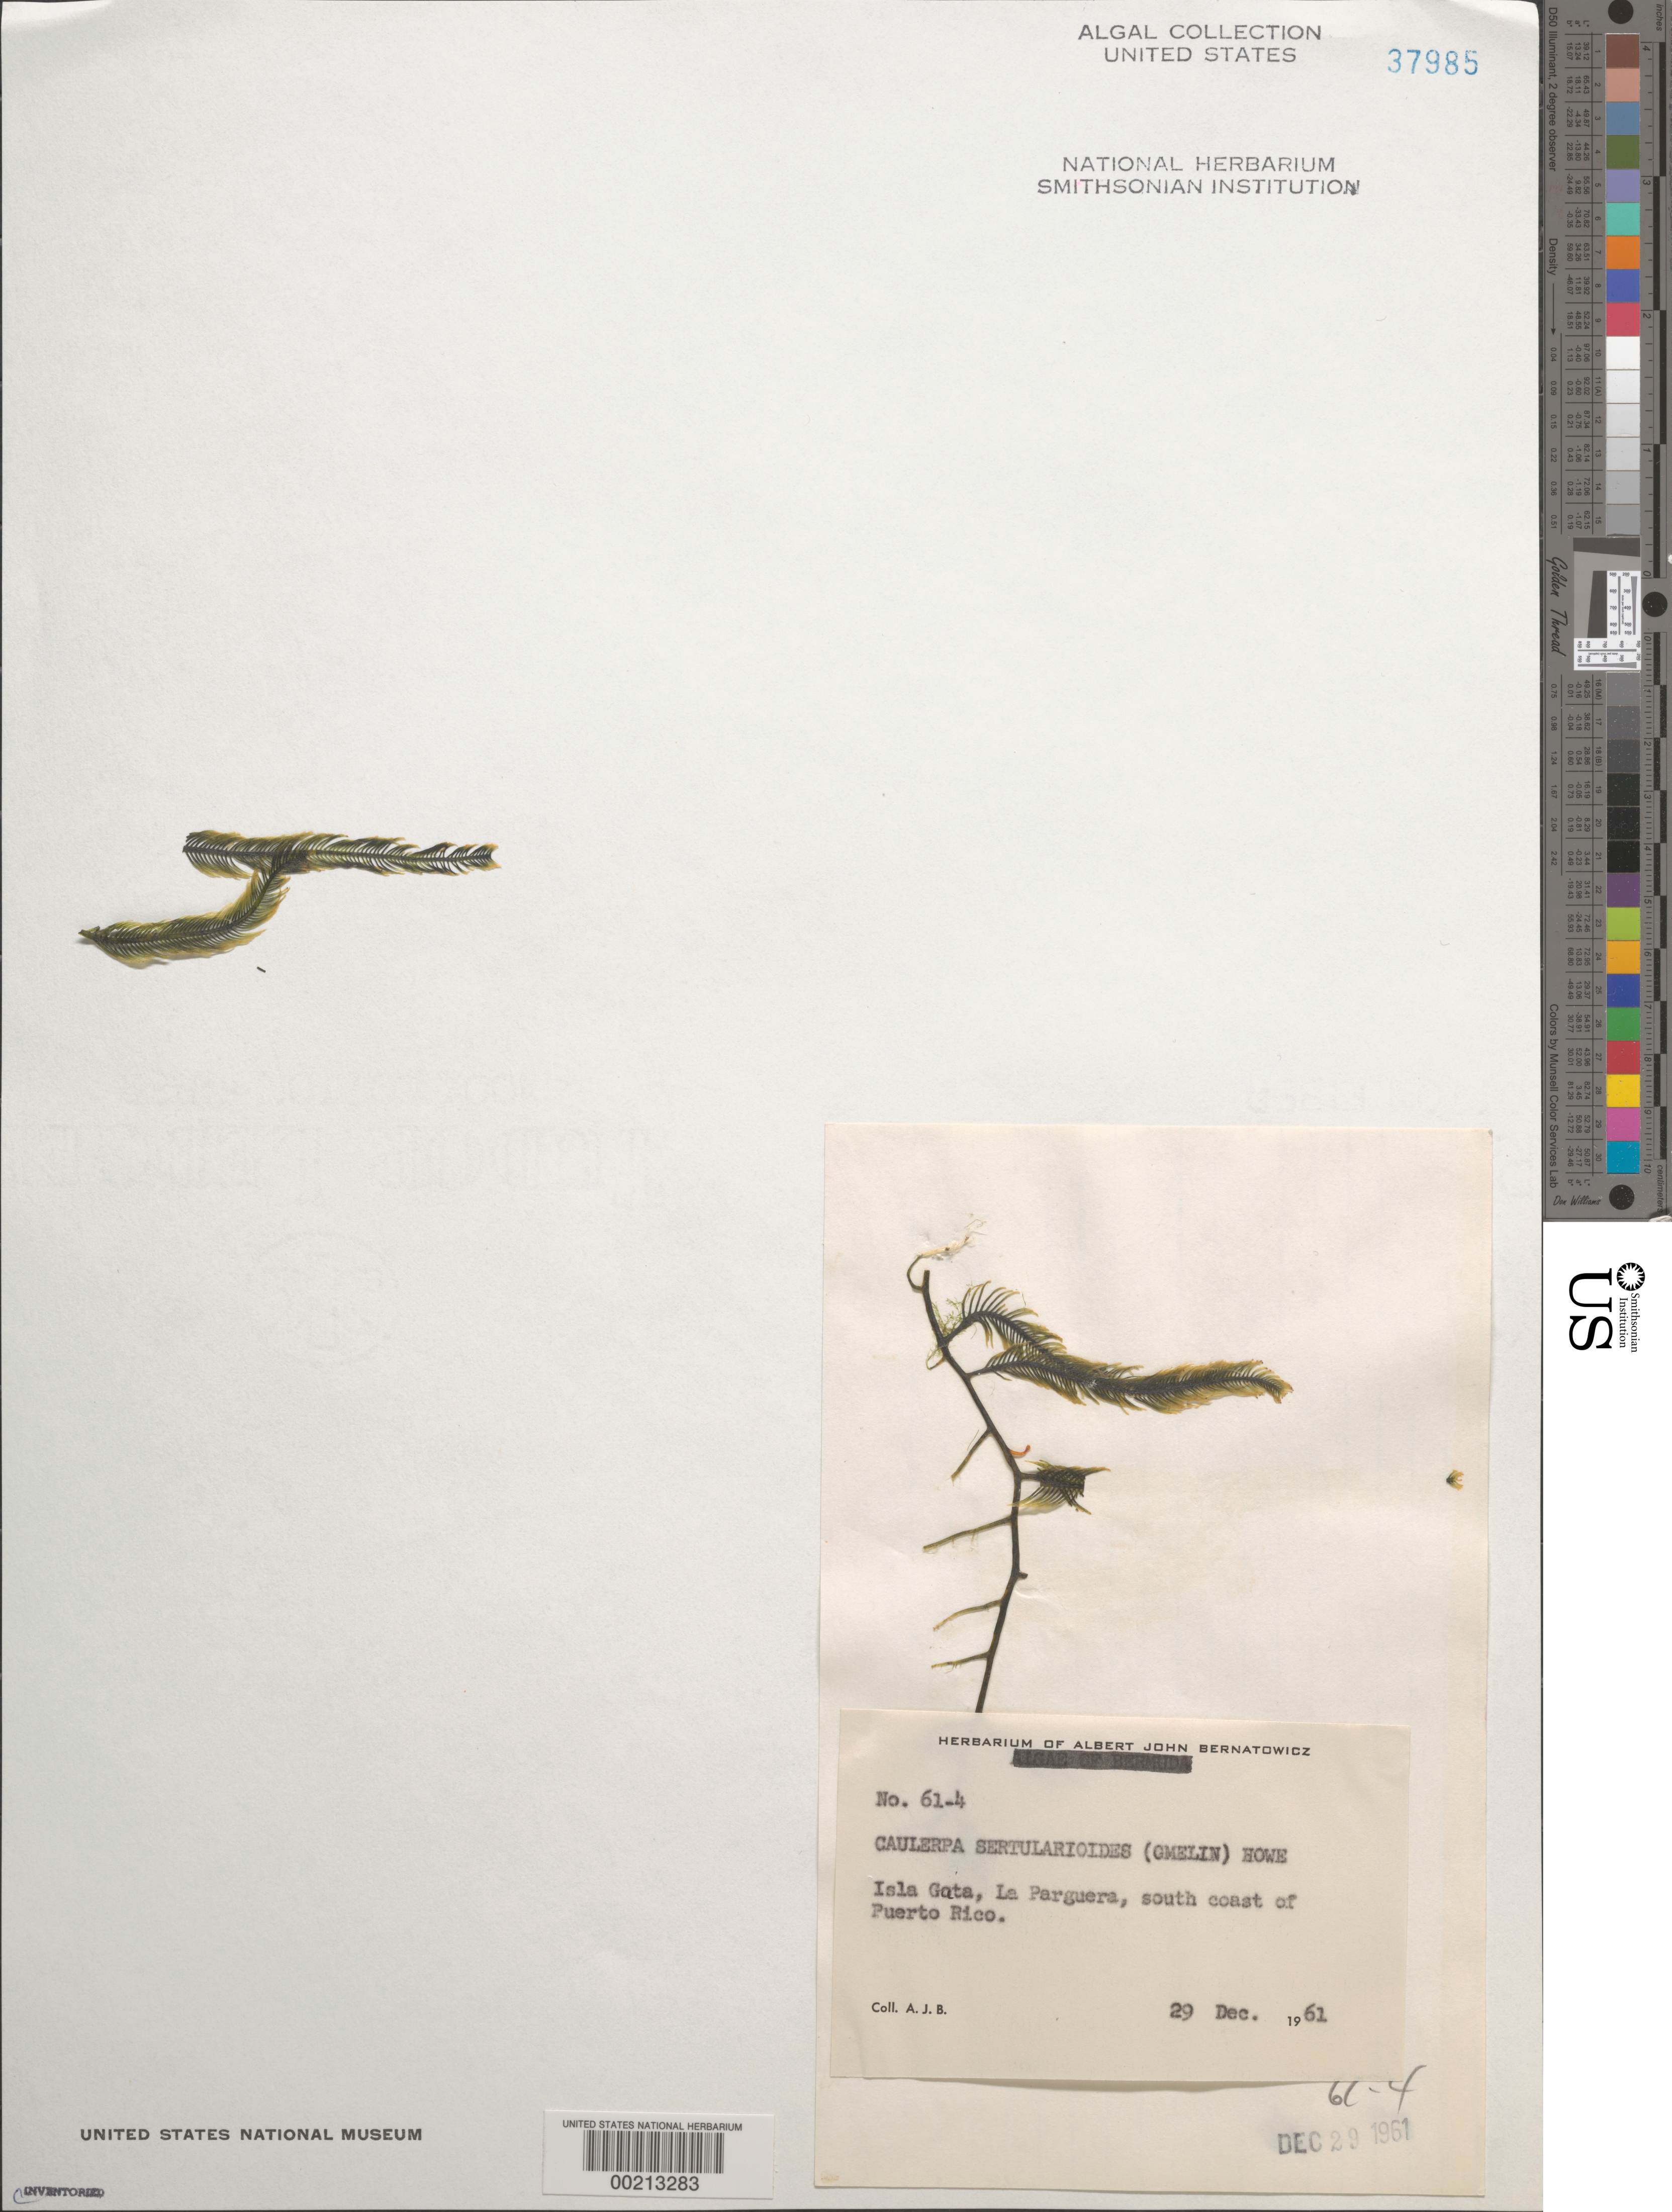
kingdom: Plantae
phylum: Chlorophyta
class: Ulvophyceae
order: Bryopsidales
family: Caulerpaceae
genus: Caulerpa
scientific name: Caulerpa sertularioides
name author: (S.G. Gmel.) M. Howe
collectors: A. Bernatowicz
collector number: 61-4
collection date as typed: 29 Dec 1961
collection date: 1961-12-29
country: Puerto Rico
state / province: Lajas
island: Isla Gata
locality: La Parguera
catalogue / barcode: US 37985